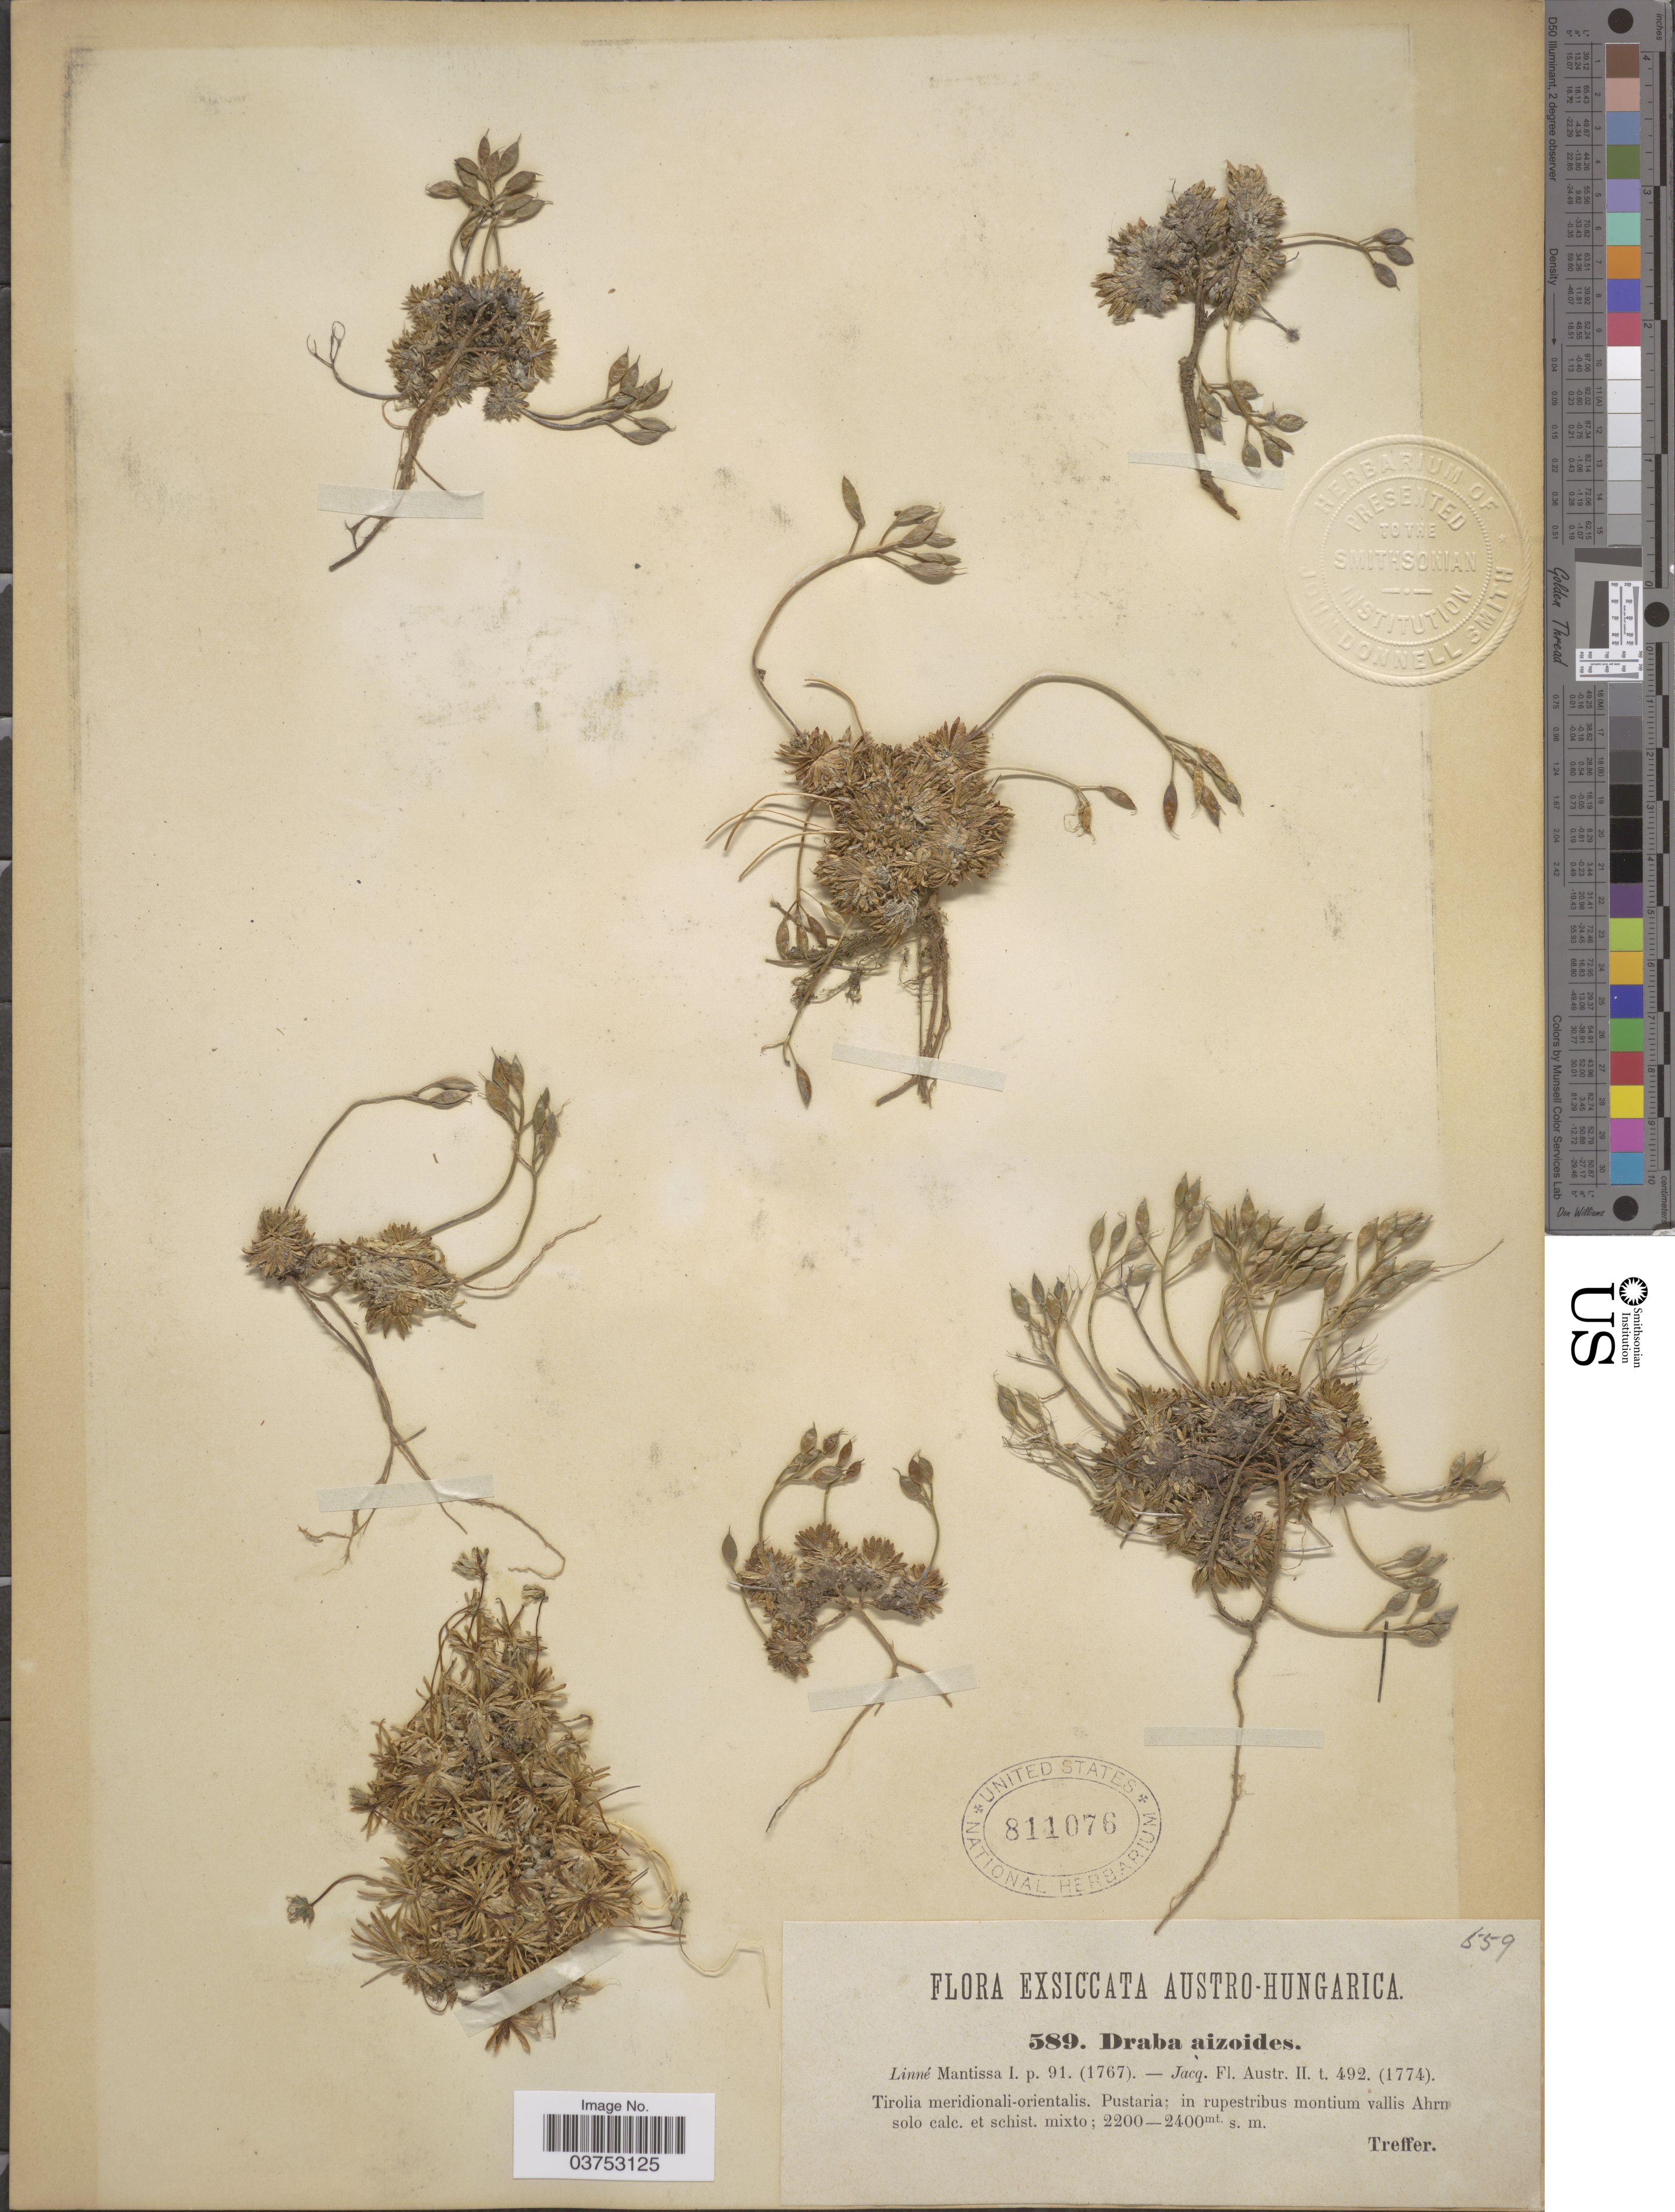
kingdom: Plantae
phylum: Tracheophyta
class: Magnoliopsida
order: Brassicales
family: Brassicaceae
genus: Draba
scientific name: Draba aizoides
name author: L.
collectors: Treffer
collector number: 589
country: Austria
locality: Austro-Hungarica. Tirolia meridionalis-orientalis. Pustaria; in rupestribus montium vallis Ahrn.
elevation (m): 2200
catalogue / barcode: US 811076